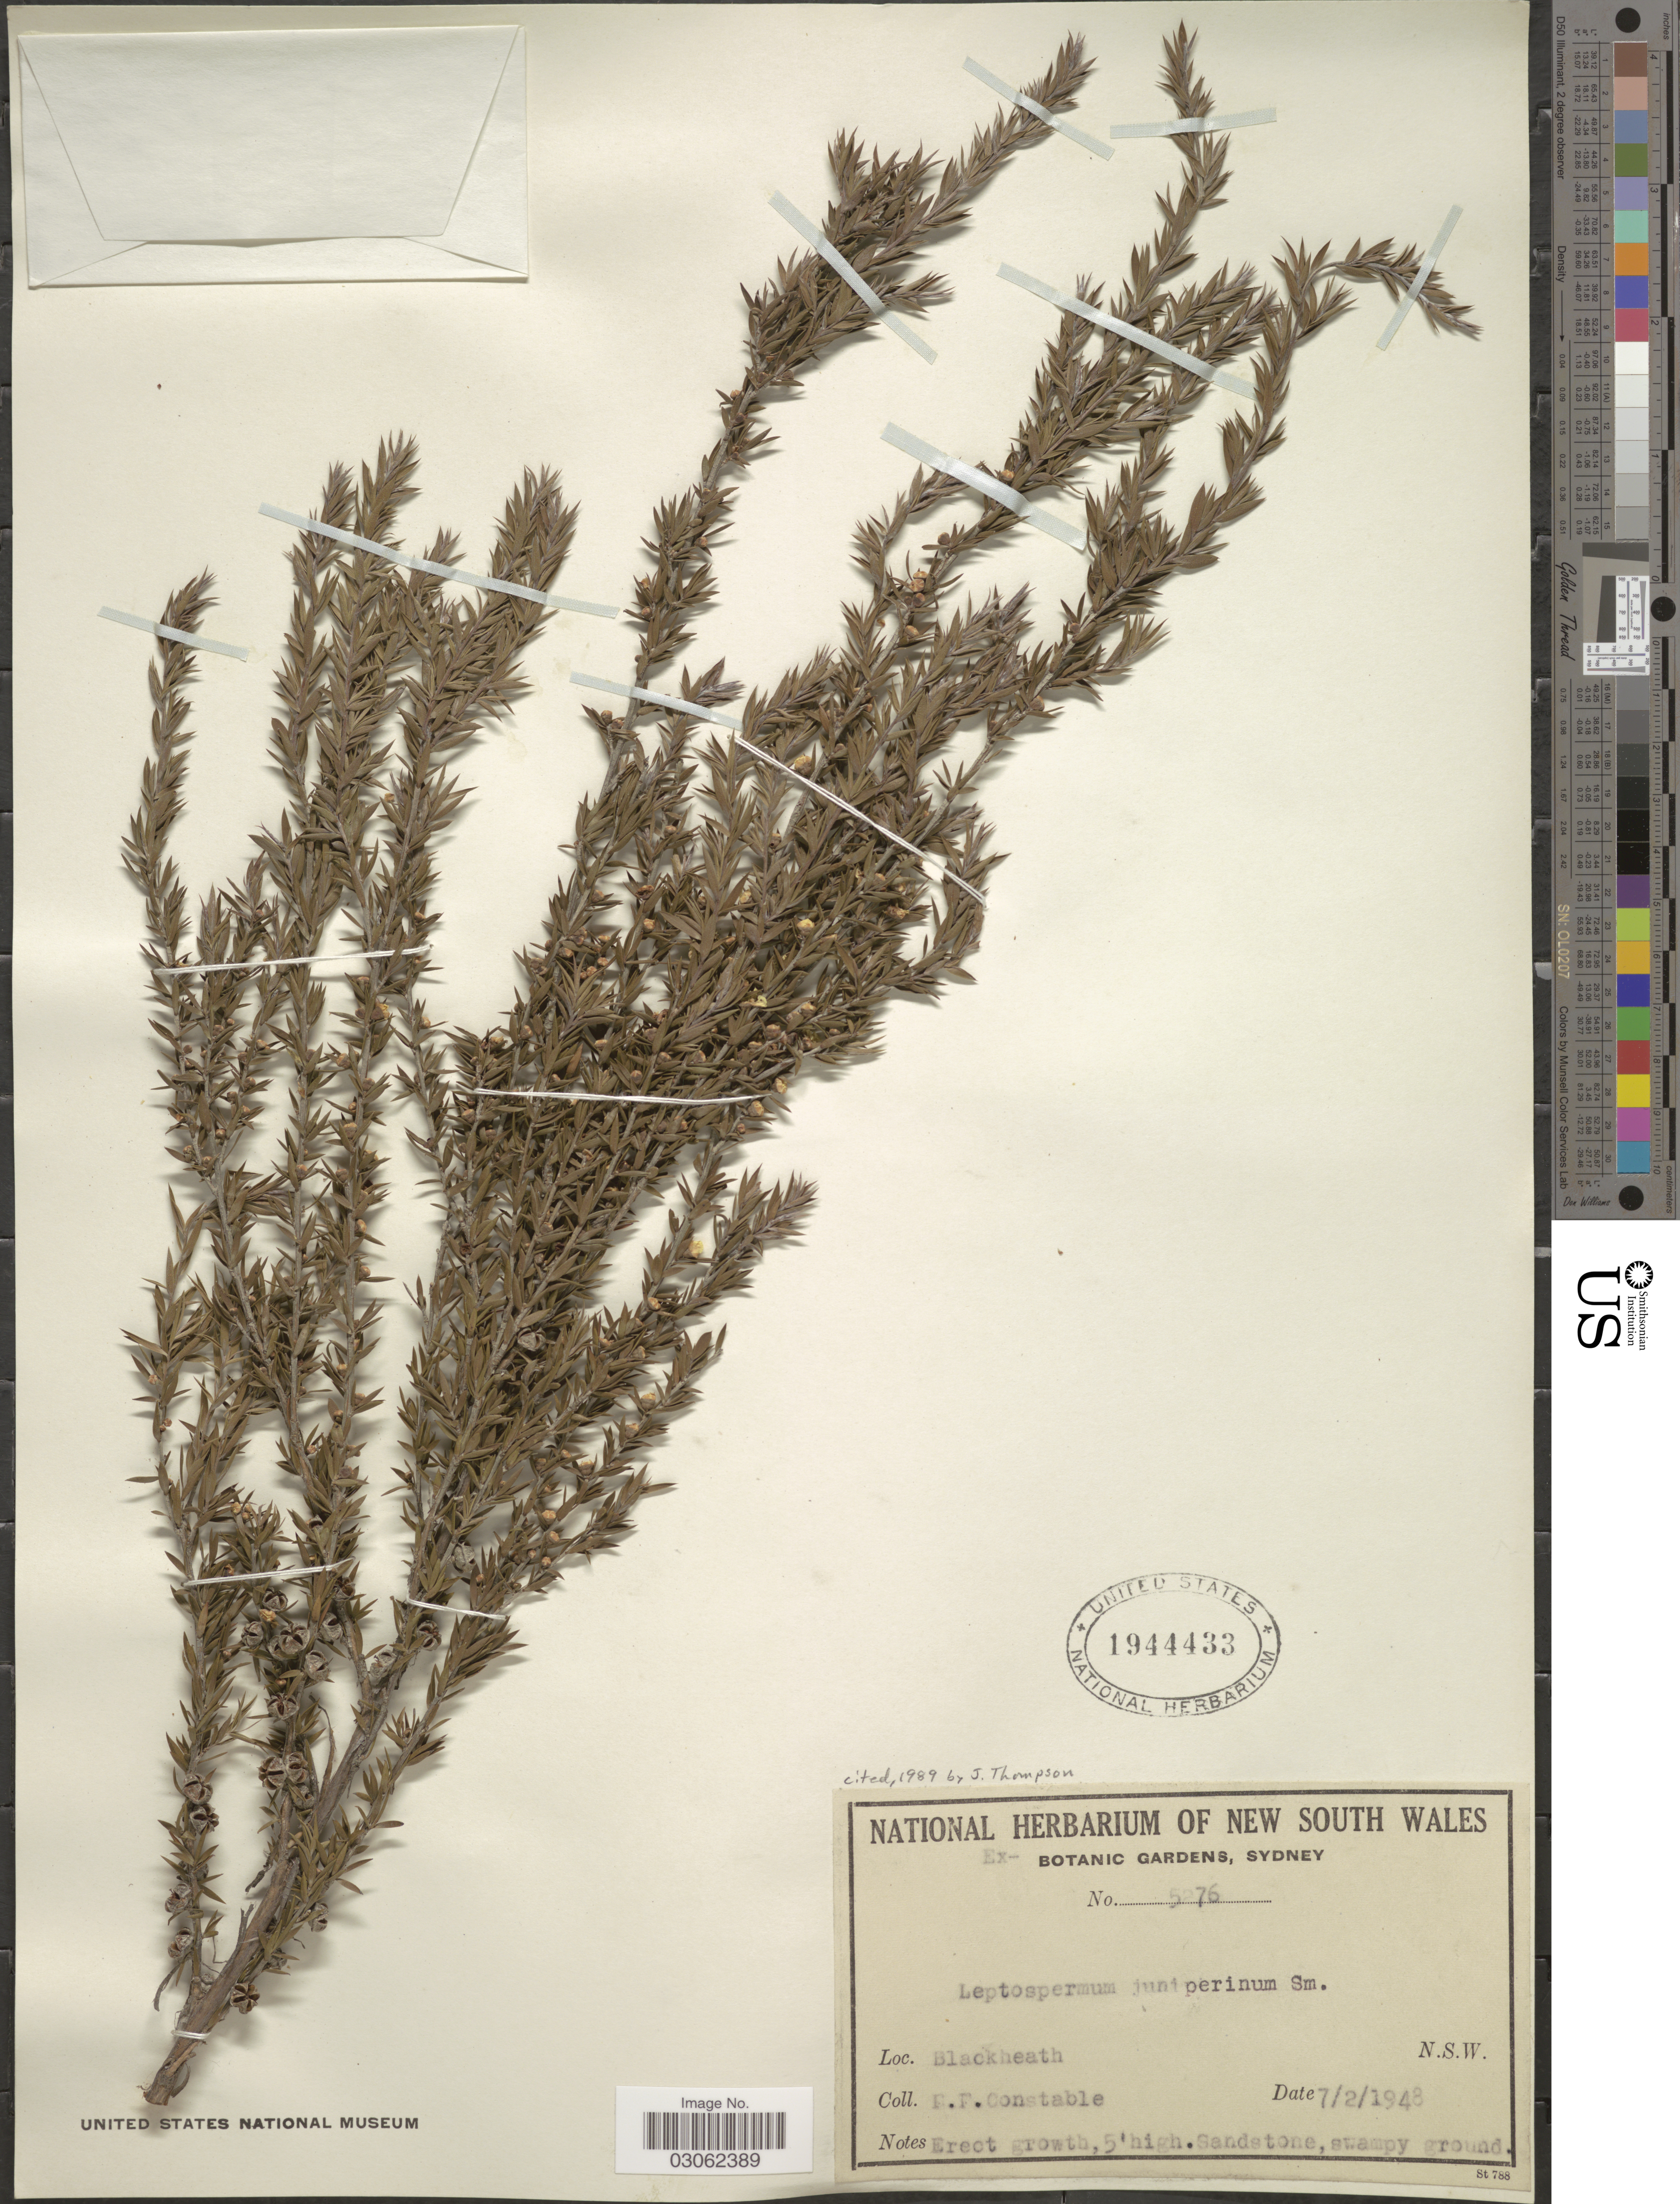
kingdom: Plantae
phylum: Tracheophyta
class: Magnoliopsida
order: Myrtales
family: Myrtaceae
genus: Leptospermum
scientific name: Leptospermum juniperinum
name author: Sm.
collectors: E. F. Constable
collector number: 5276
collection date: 1948-02-07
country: Australia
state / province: New South Wales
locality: Blackheath.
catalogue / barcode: US 1944433